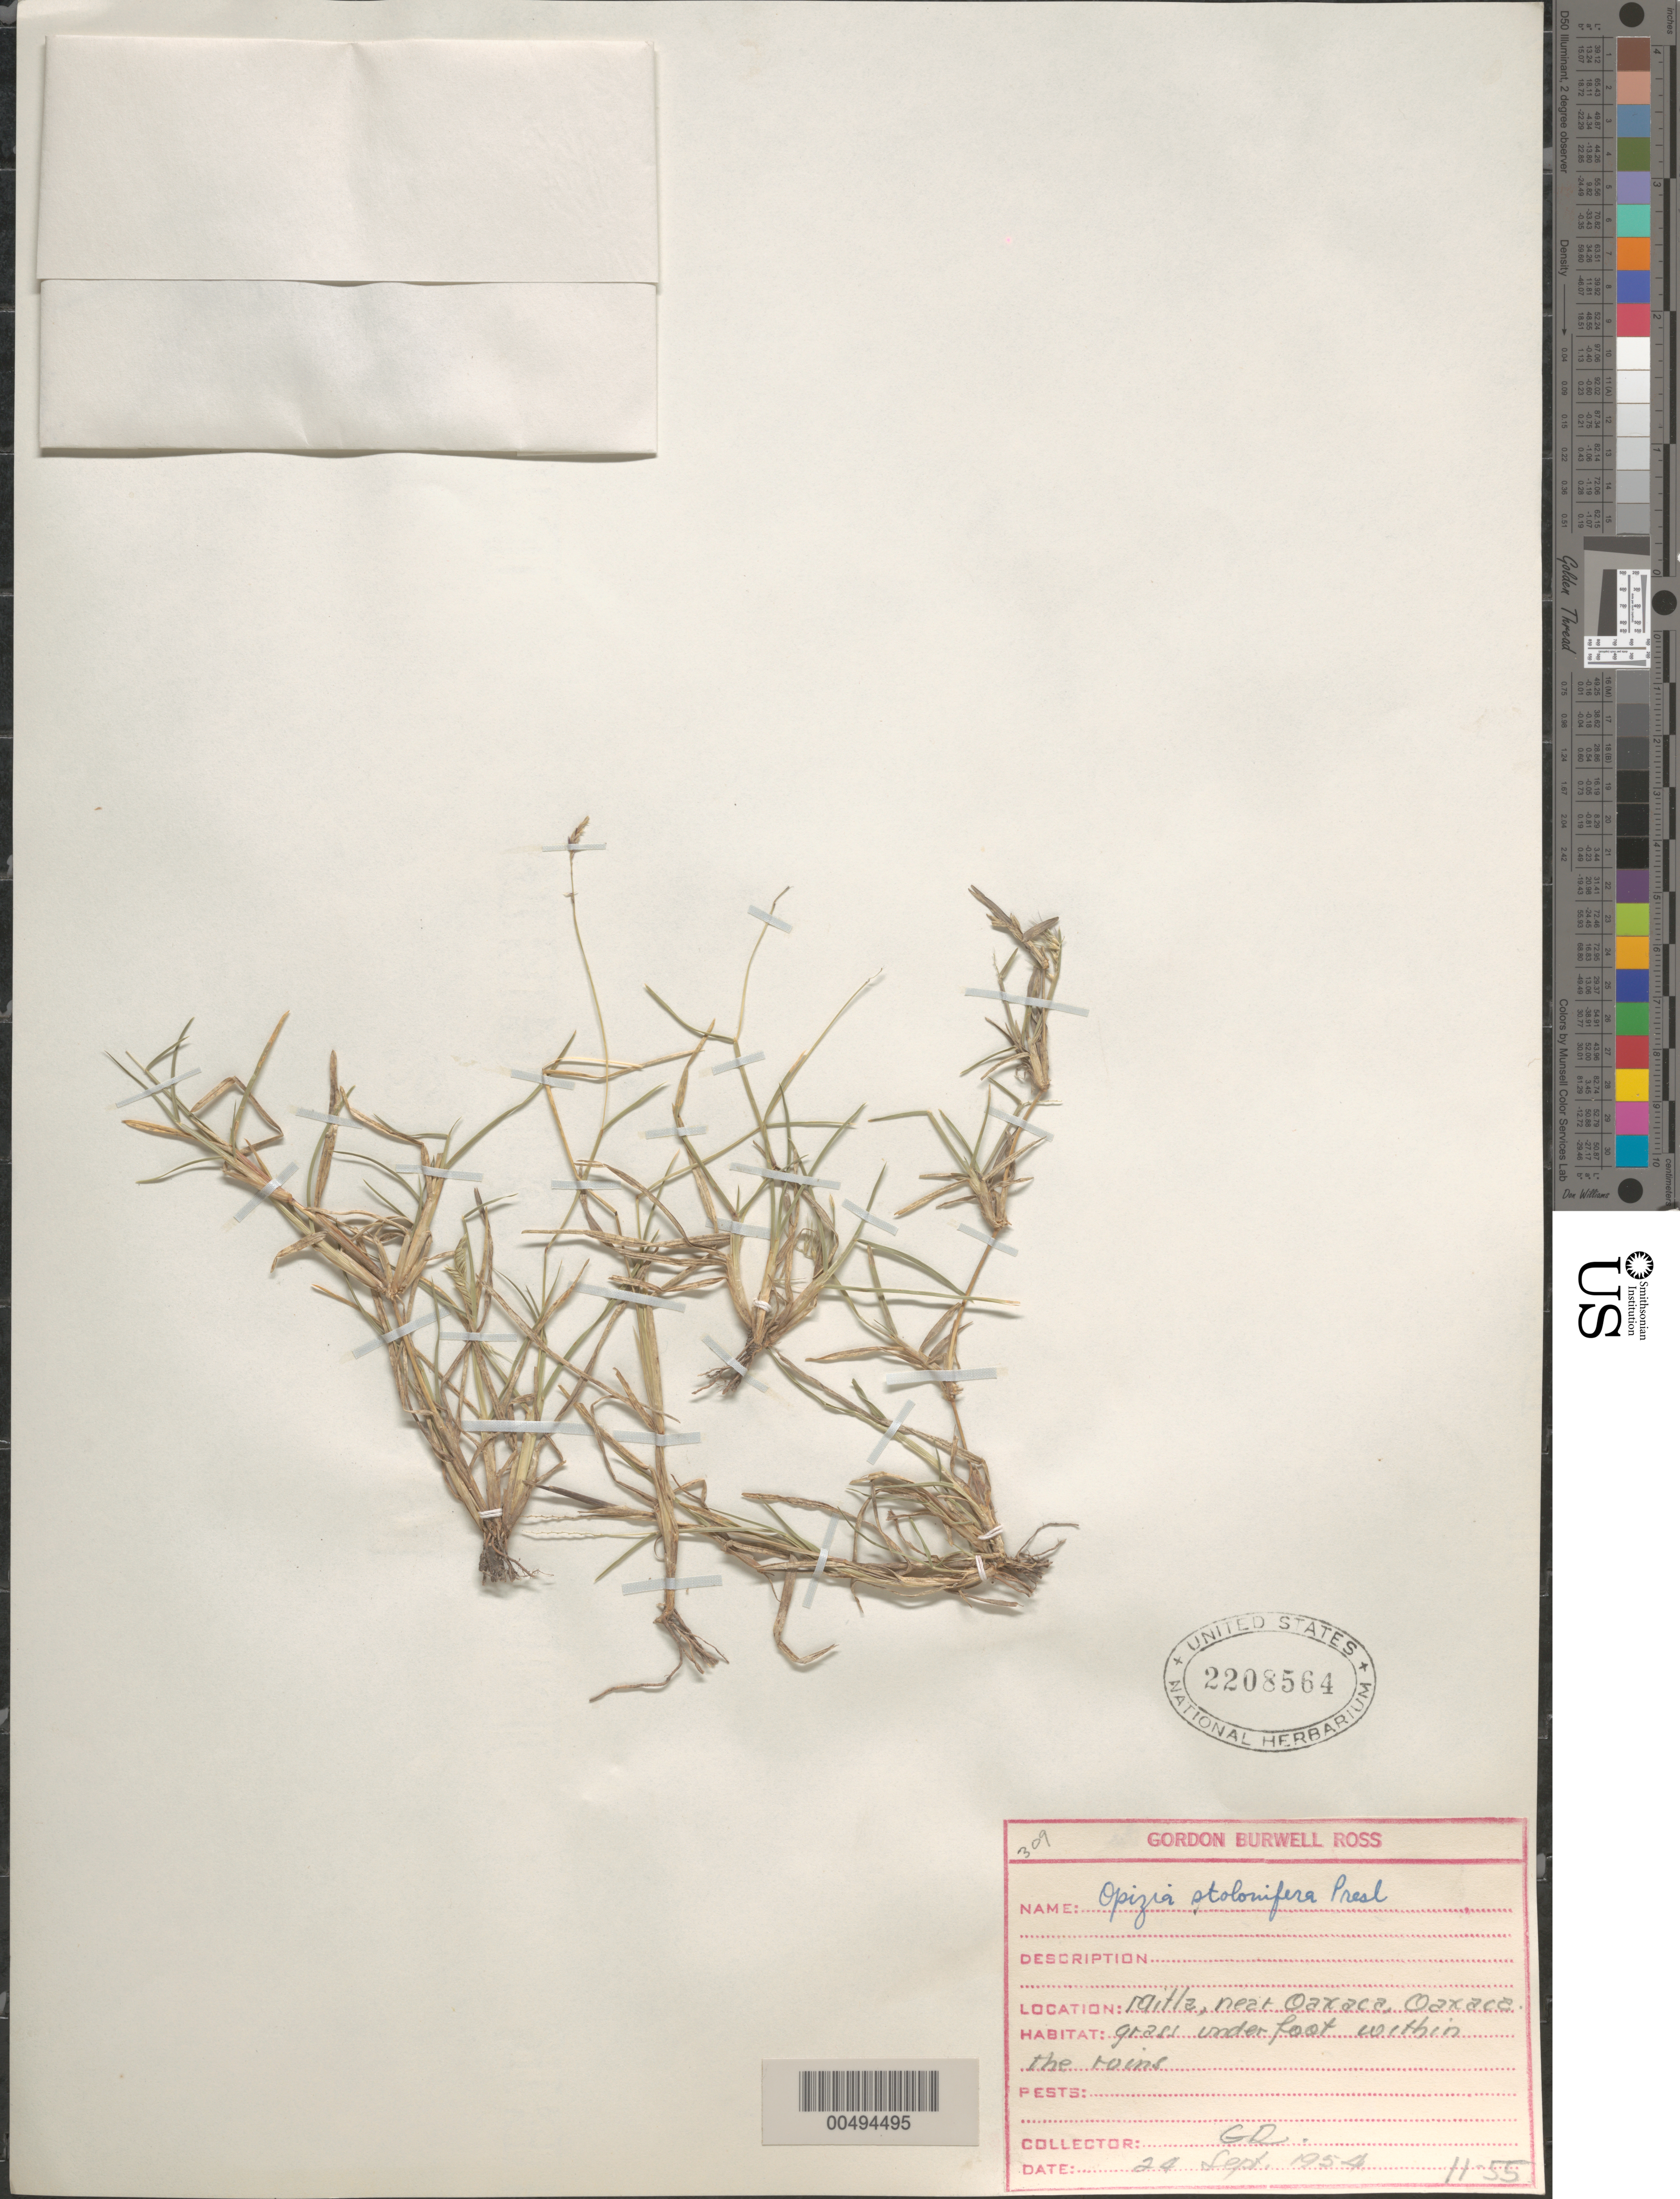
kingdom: Plantae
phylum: Tracheophyta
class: Liliopsida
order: Poales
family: Poaceae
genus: Opizia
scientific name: Opizia stolonifera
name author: J. Presl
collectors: G. B. Ross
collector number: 309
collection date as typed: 24 Sep 1954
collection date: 1954-09-24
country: Mexico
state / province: Oaxaca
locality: Mitla, near Oaxaca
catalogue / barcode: US 2208564